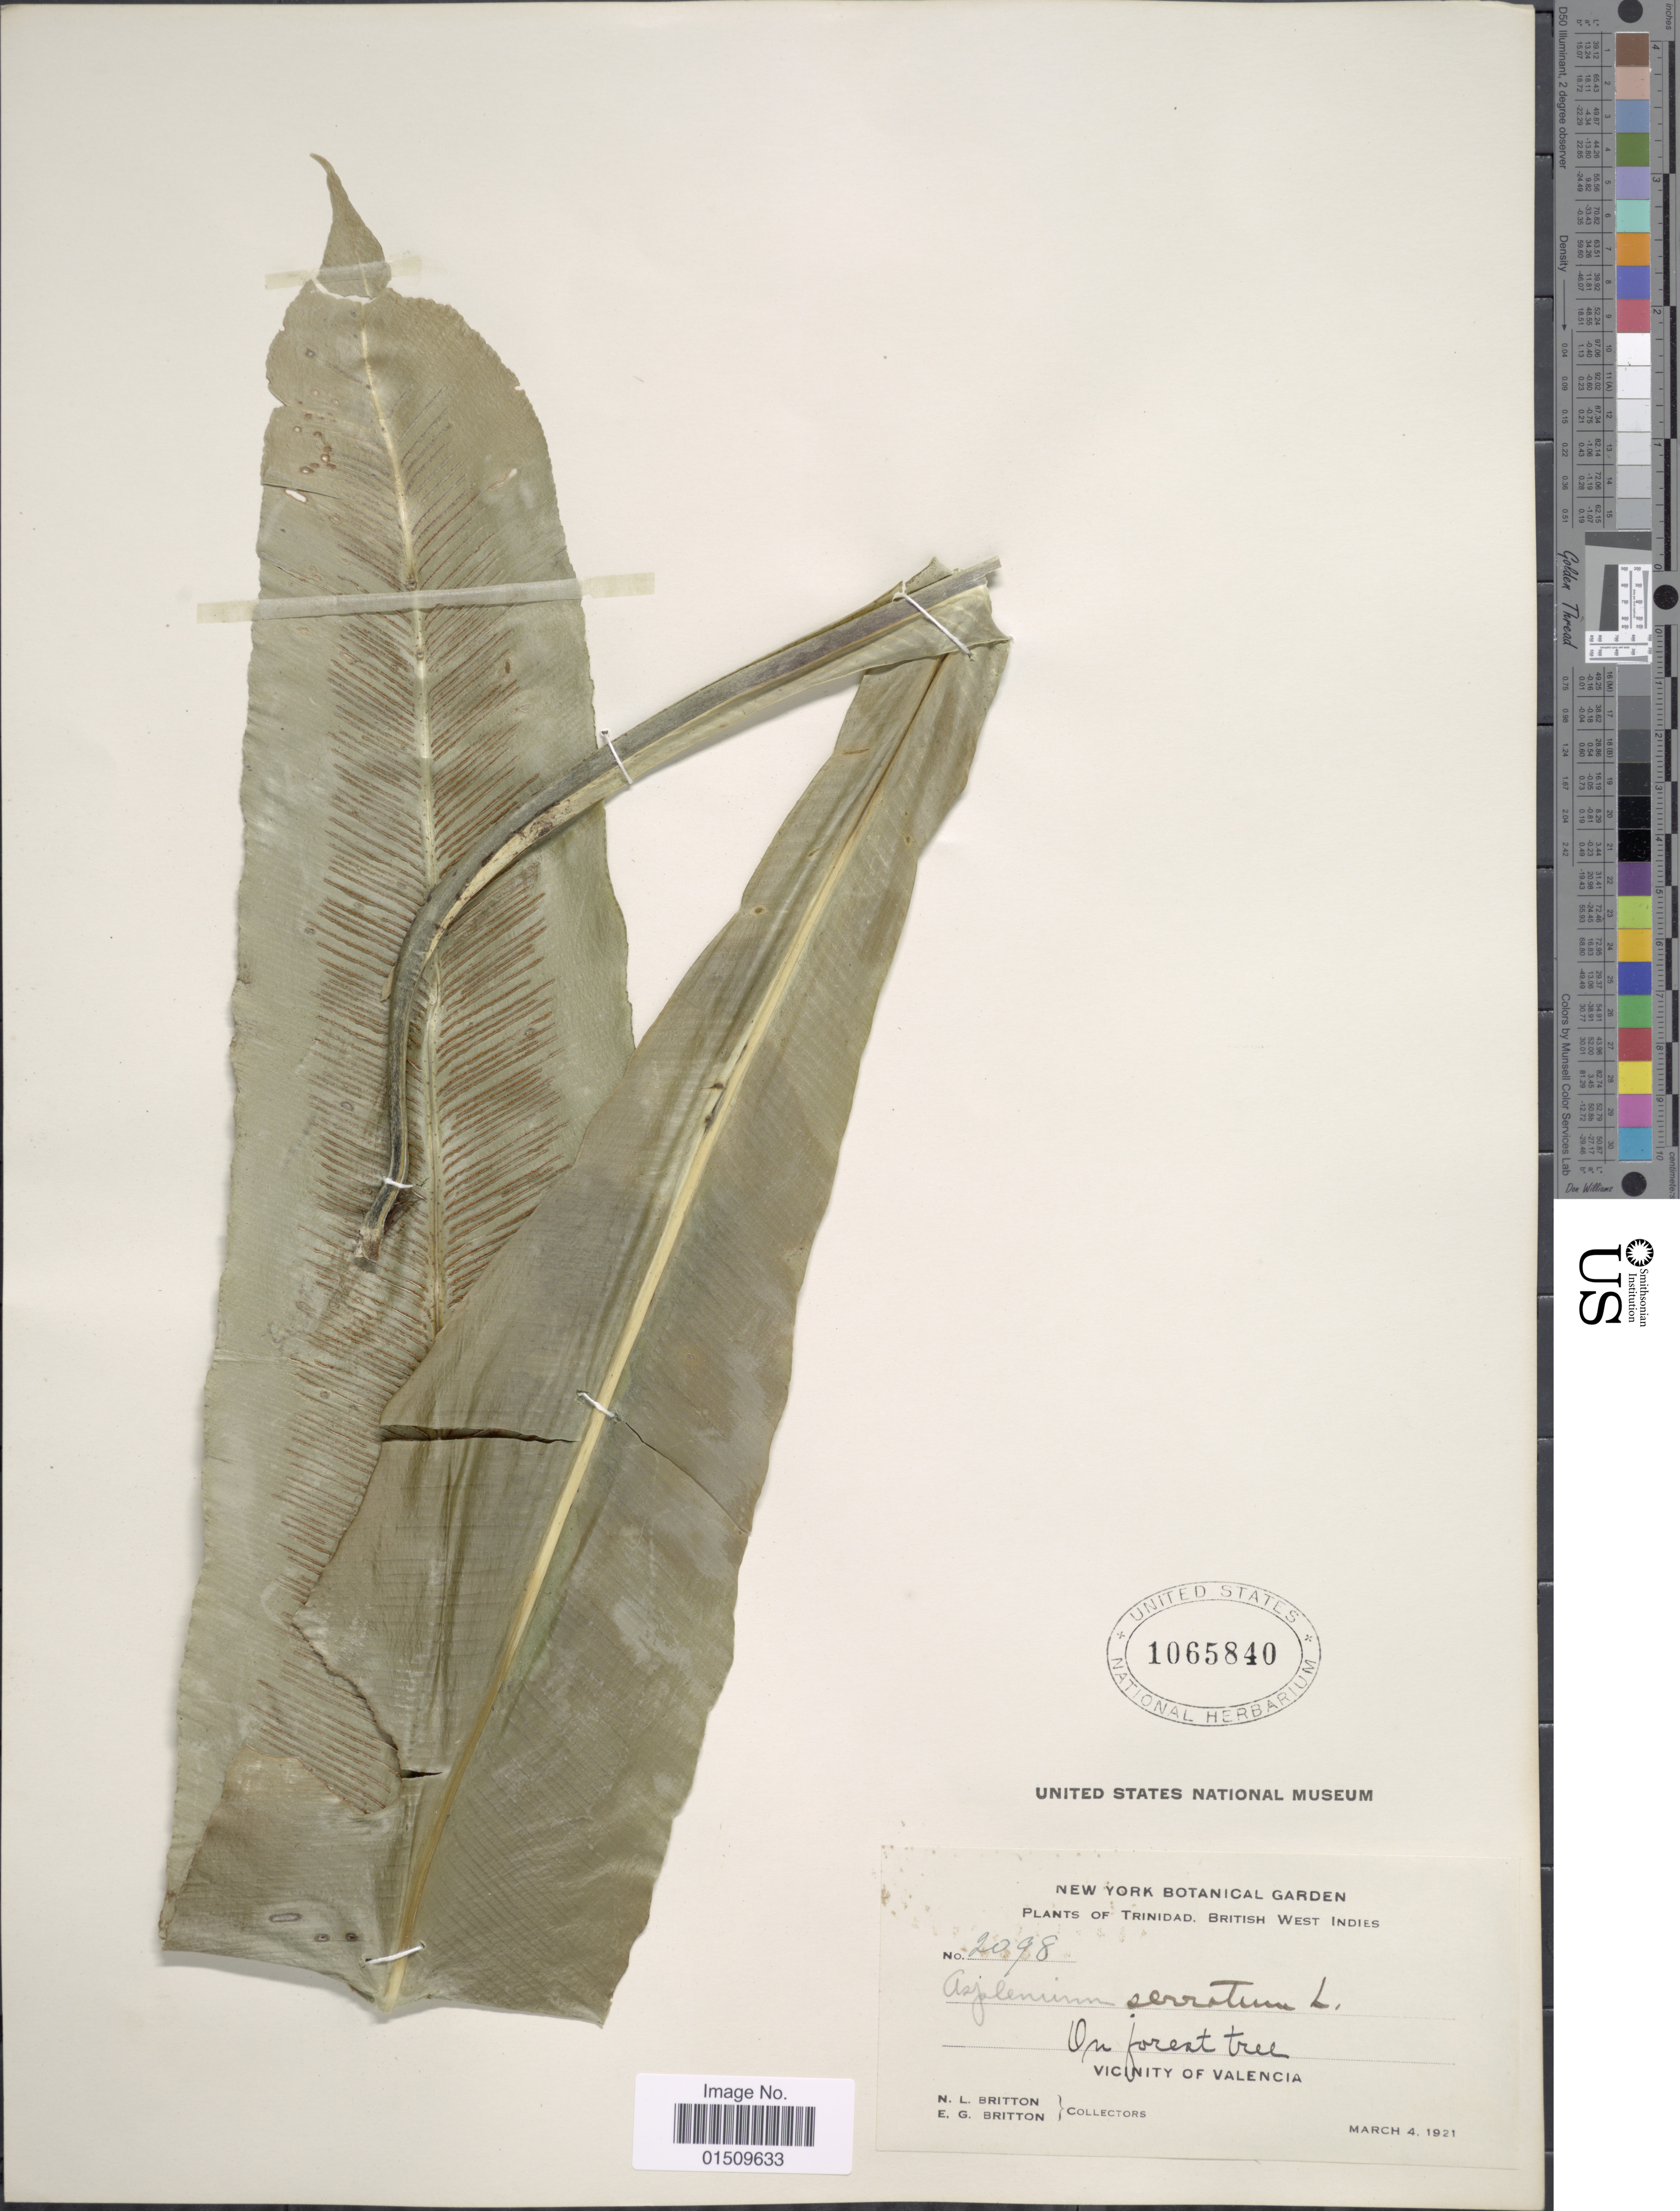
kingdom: Plantae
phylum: Tracheophyta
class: Polypodiopsida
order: Polypodiales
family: Aspleniaceae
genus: Asplenium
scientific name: Asplenium serratum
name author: L.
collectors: N. Britton & E. G. Britton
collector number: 2098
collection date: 1921-03-04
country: Trinidad and Tobago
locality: Trinidad, British West Indies, Vicinity of Valencia.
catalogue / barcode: US 1065840